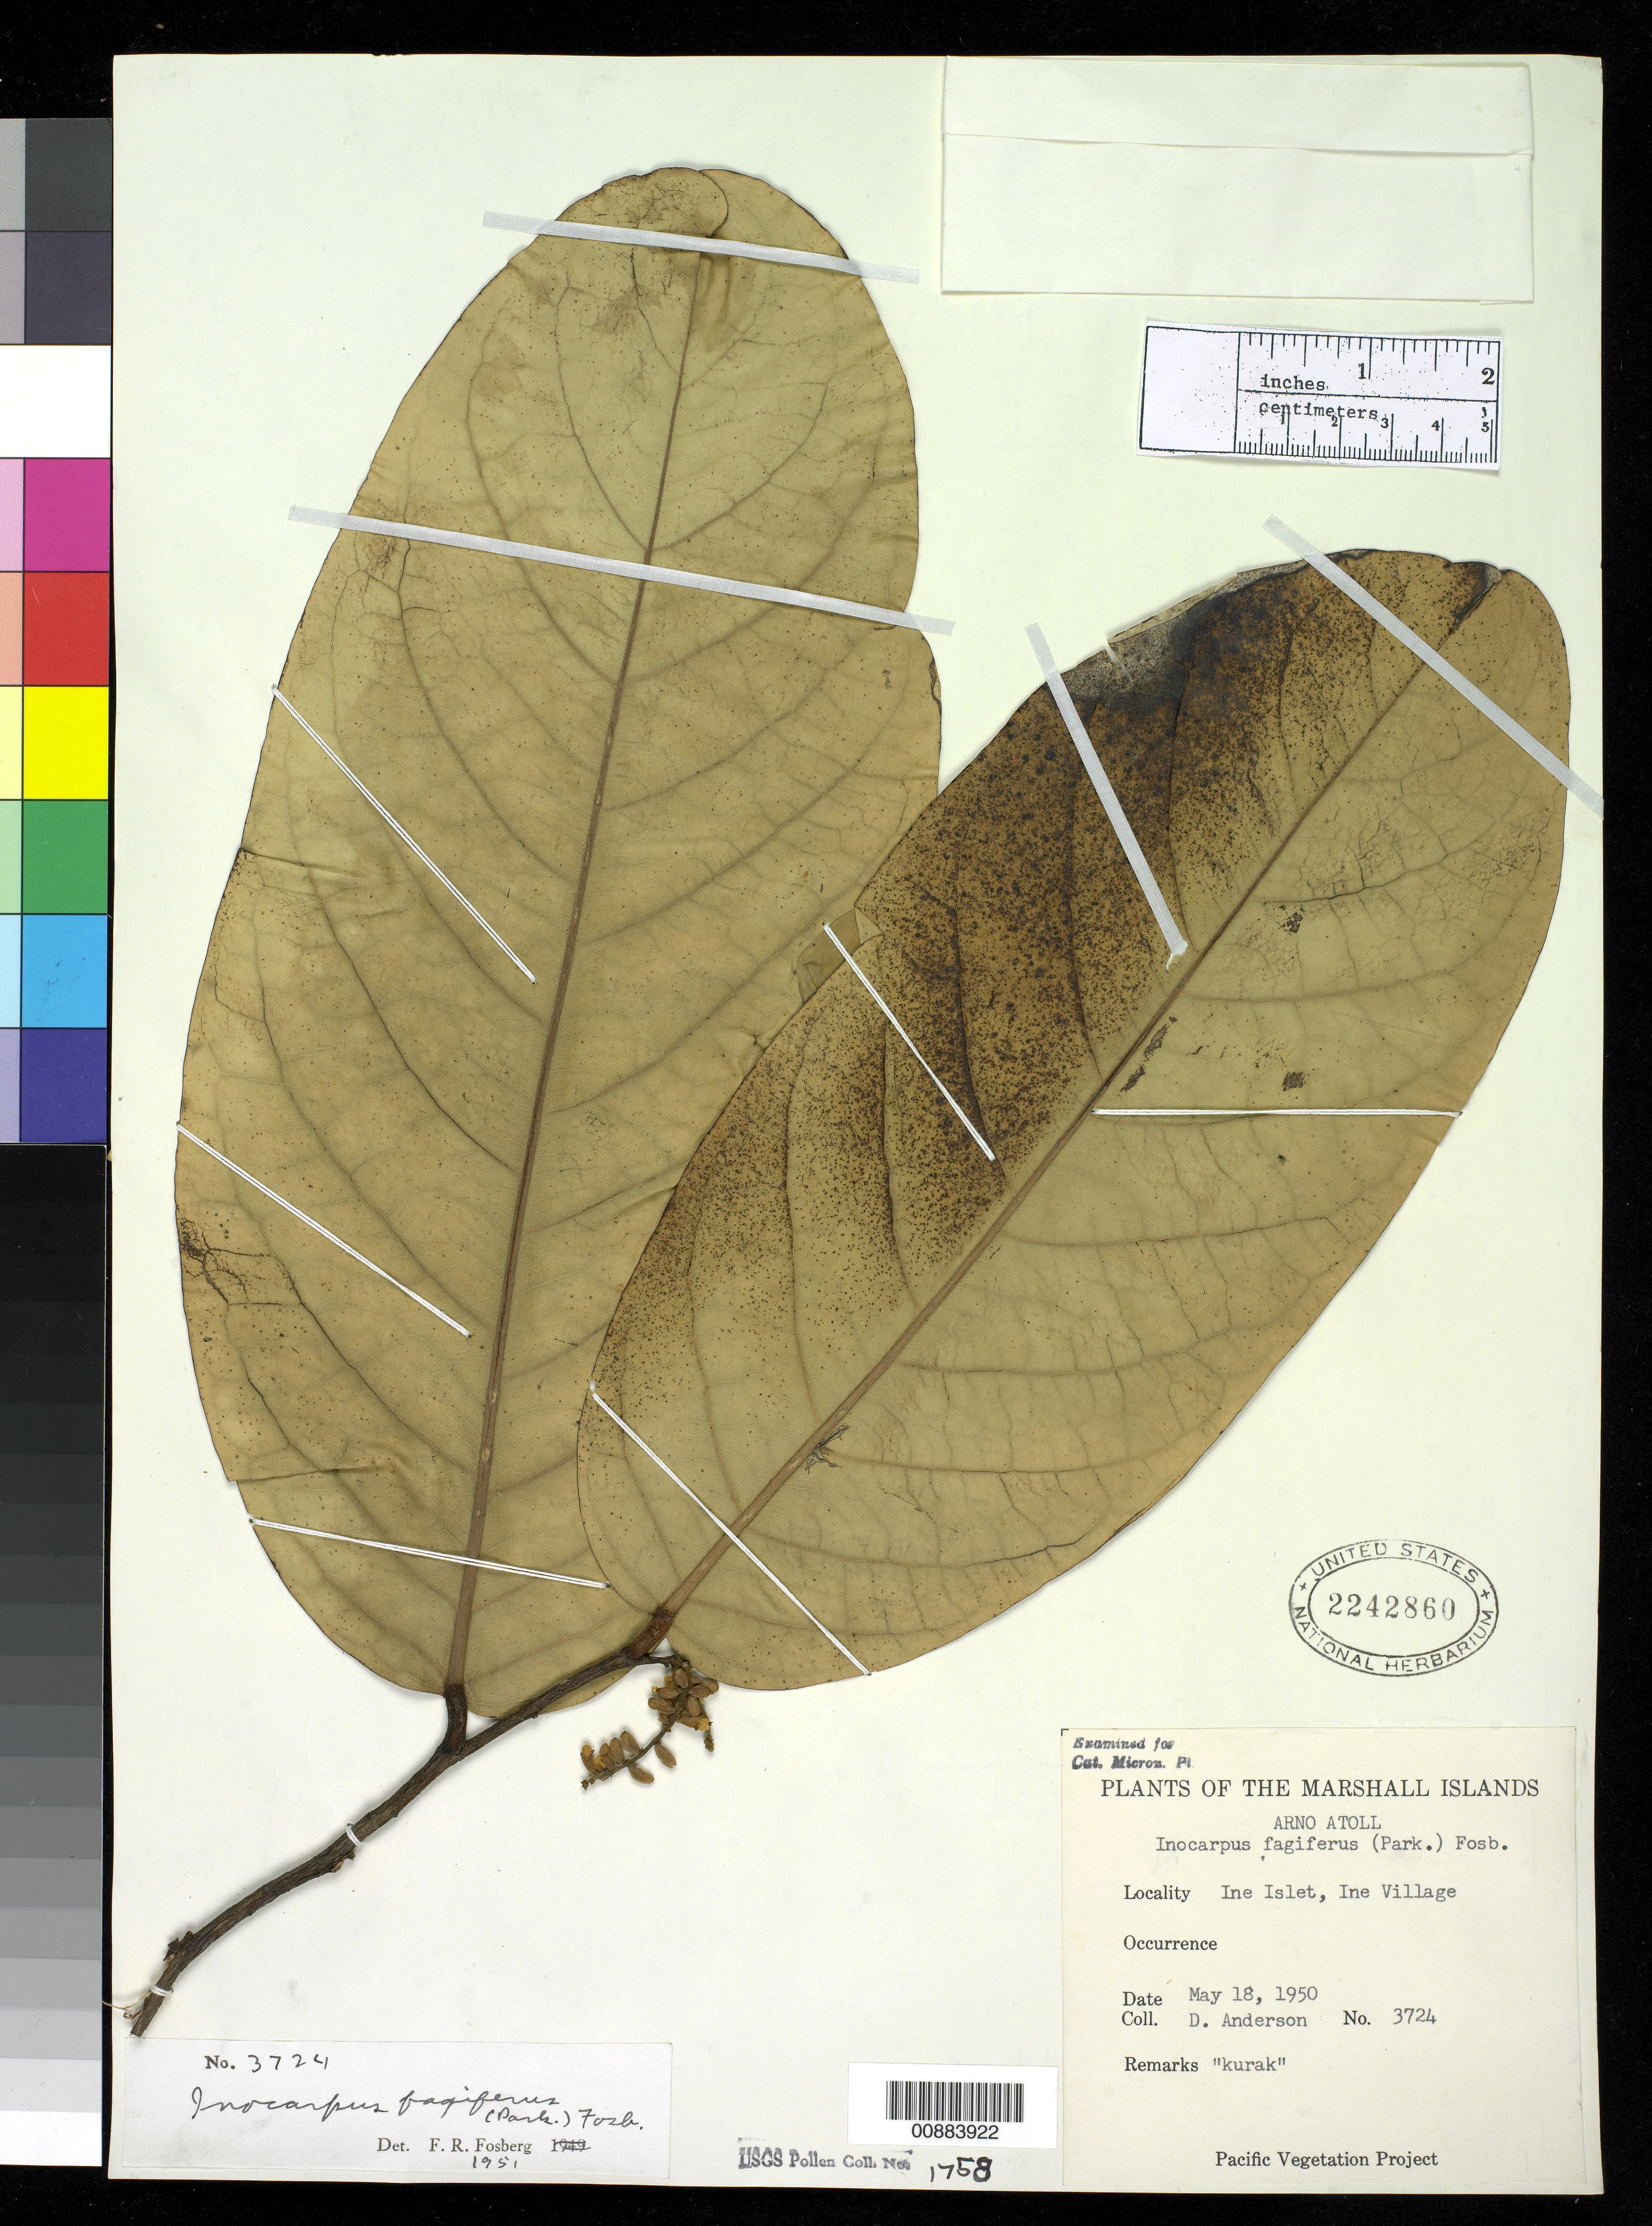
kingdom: Plantae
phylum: Tracheophyta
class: Magnoliopsida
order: Fabales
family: Fabaceae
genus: Inocarpus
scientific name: Inocarpus fagifer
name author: (Parkinson) Fosberg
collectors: D. Anderson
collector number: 3724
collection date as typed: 18 May 1950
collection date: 1950-05-18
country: Marshall Islands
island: Arno Atoll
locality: Ine Islet, Ine Village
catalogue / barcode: US 2242860